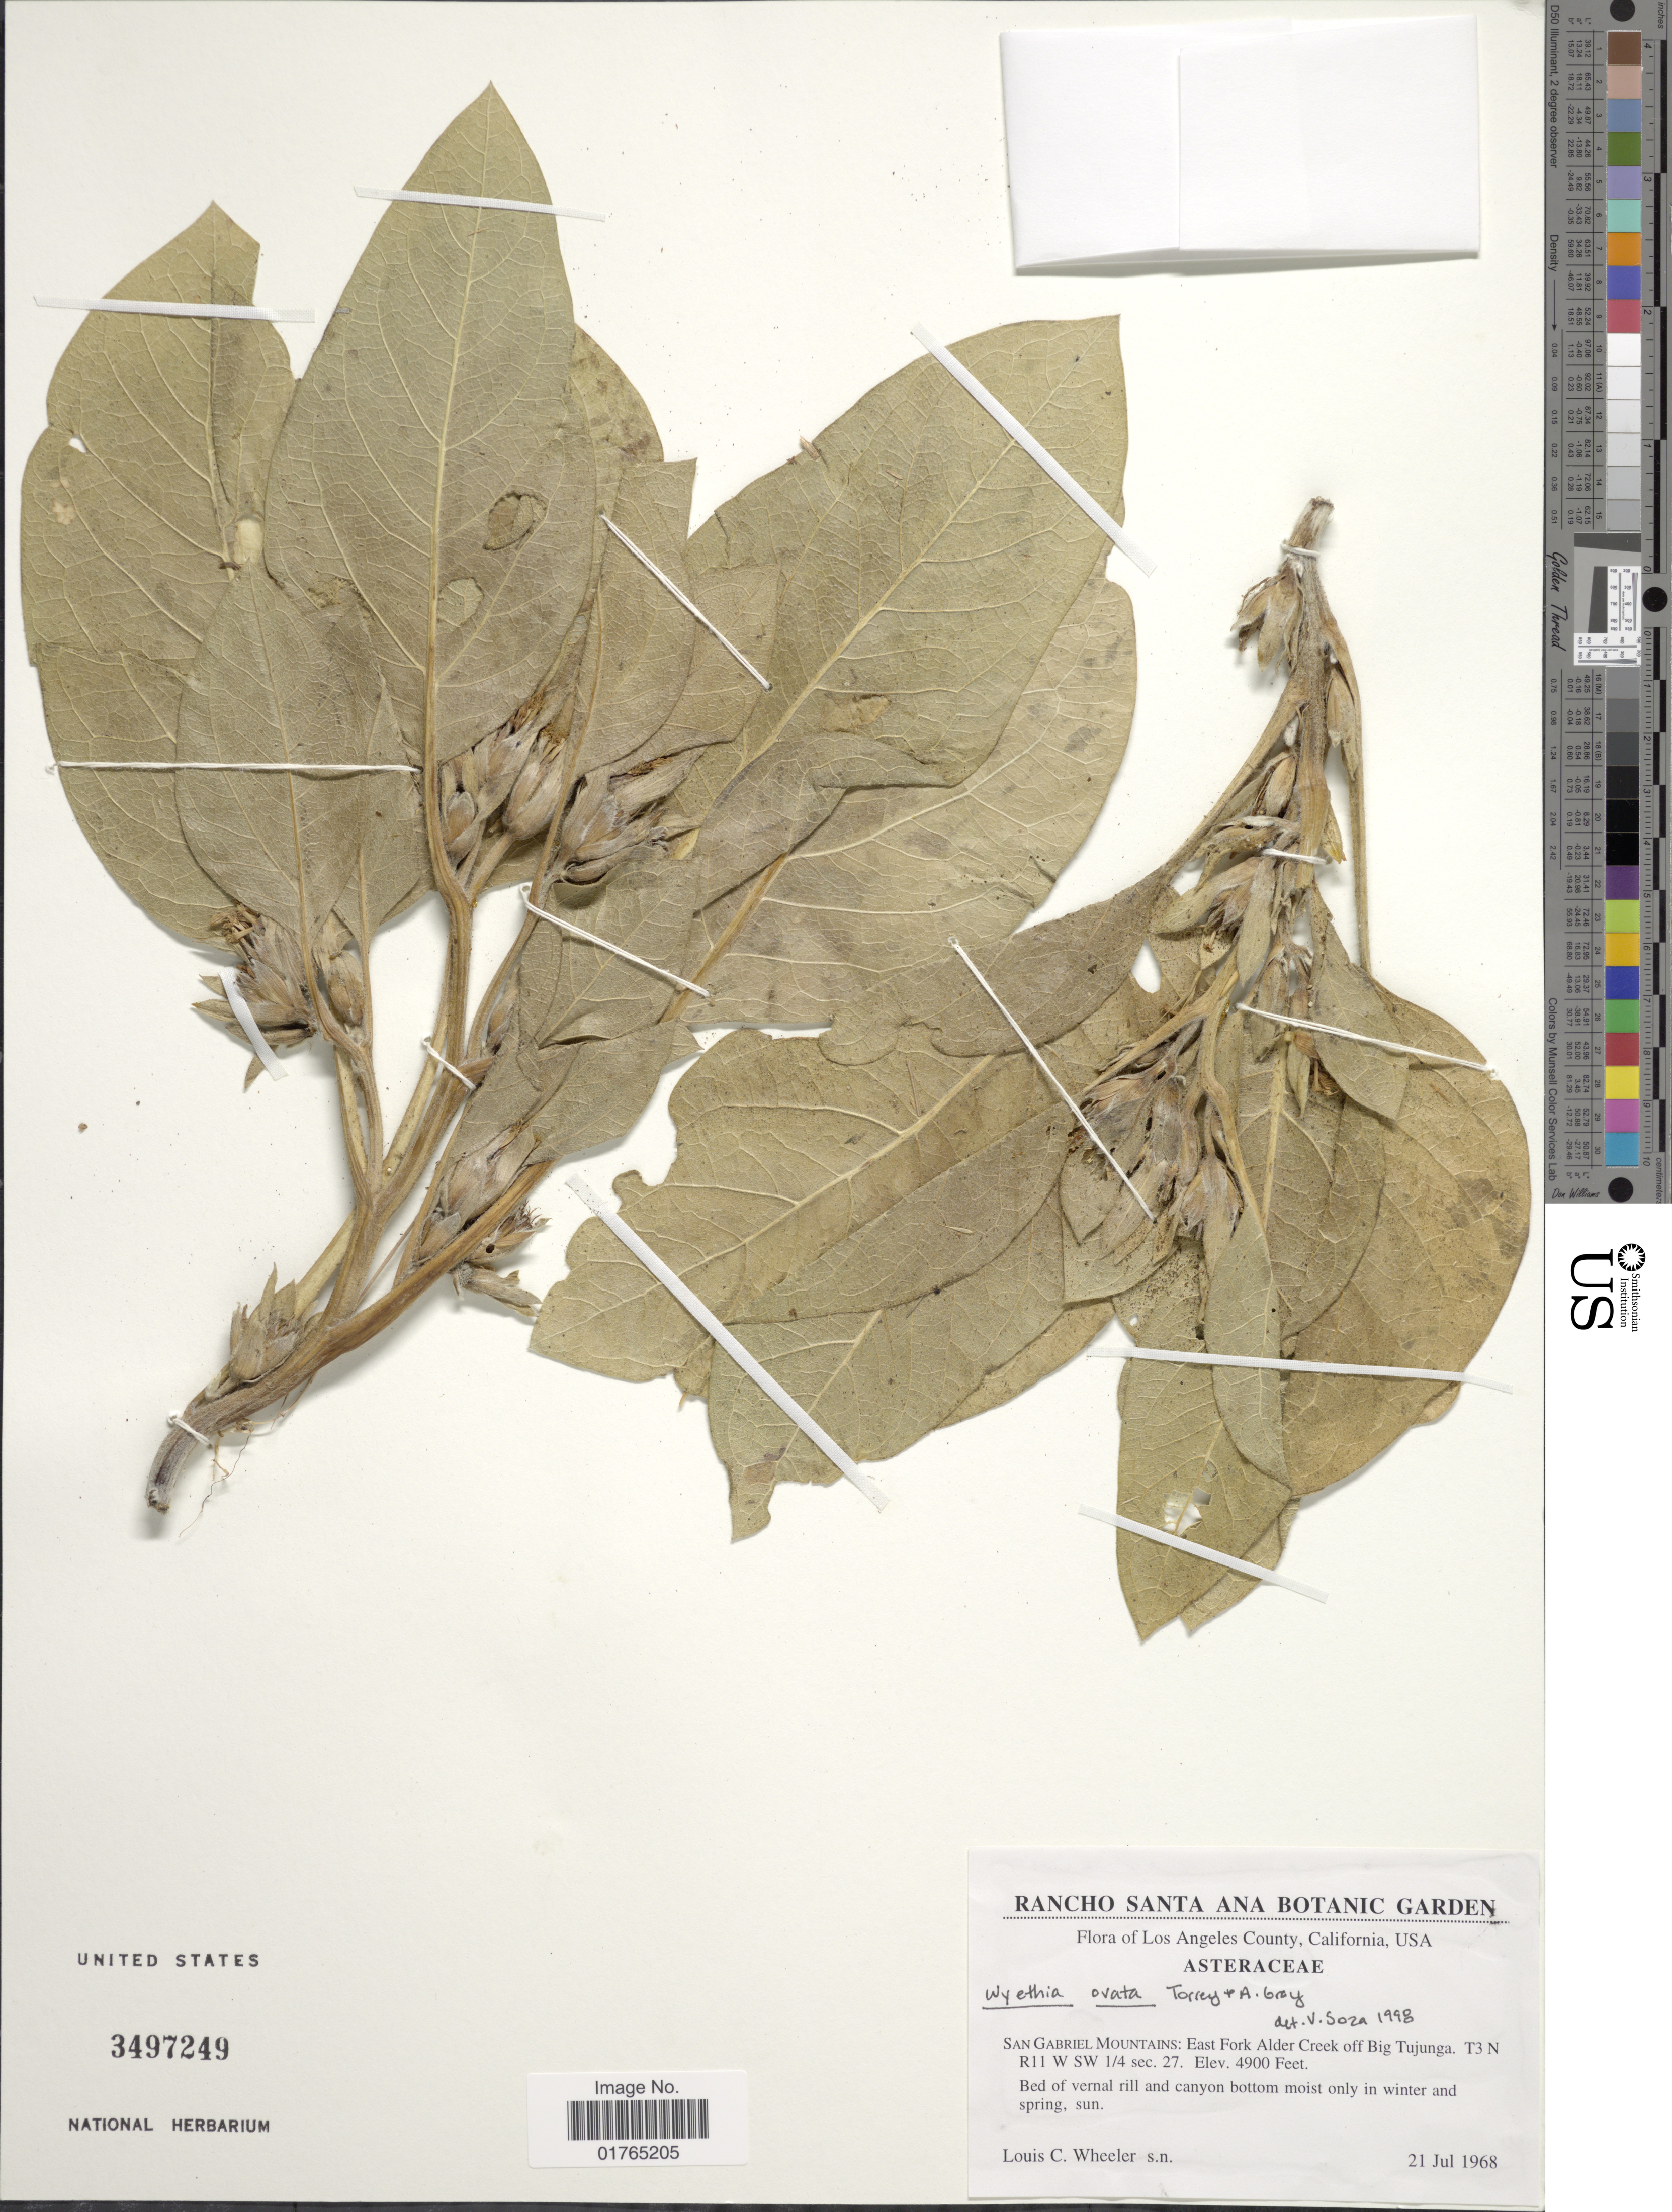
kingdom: Plantae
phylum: Tracheophyta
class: Magnoliopsida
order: Asterales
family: Asteraceae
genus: Wyethia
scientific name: Wyethia ovata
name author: Torr. & A. Gray in Emory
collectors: L. C. Wheeler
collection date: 1968-06-21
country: United States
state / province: California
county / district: Los Angeles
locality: Los Angeles County, San Gabriel Mountains: East Fork Alder Creek off Big Tujunga, T3N, R11 W SW, ¼ sec. 27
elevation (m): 1494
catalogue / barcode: US 3497249